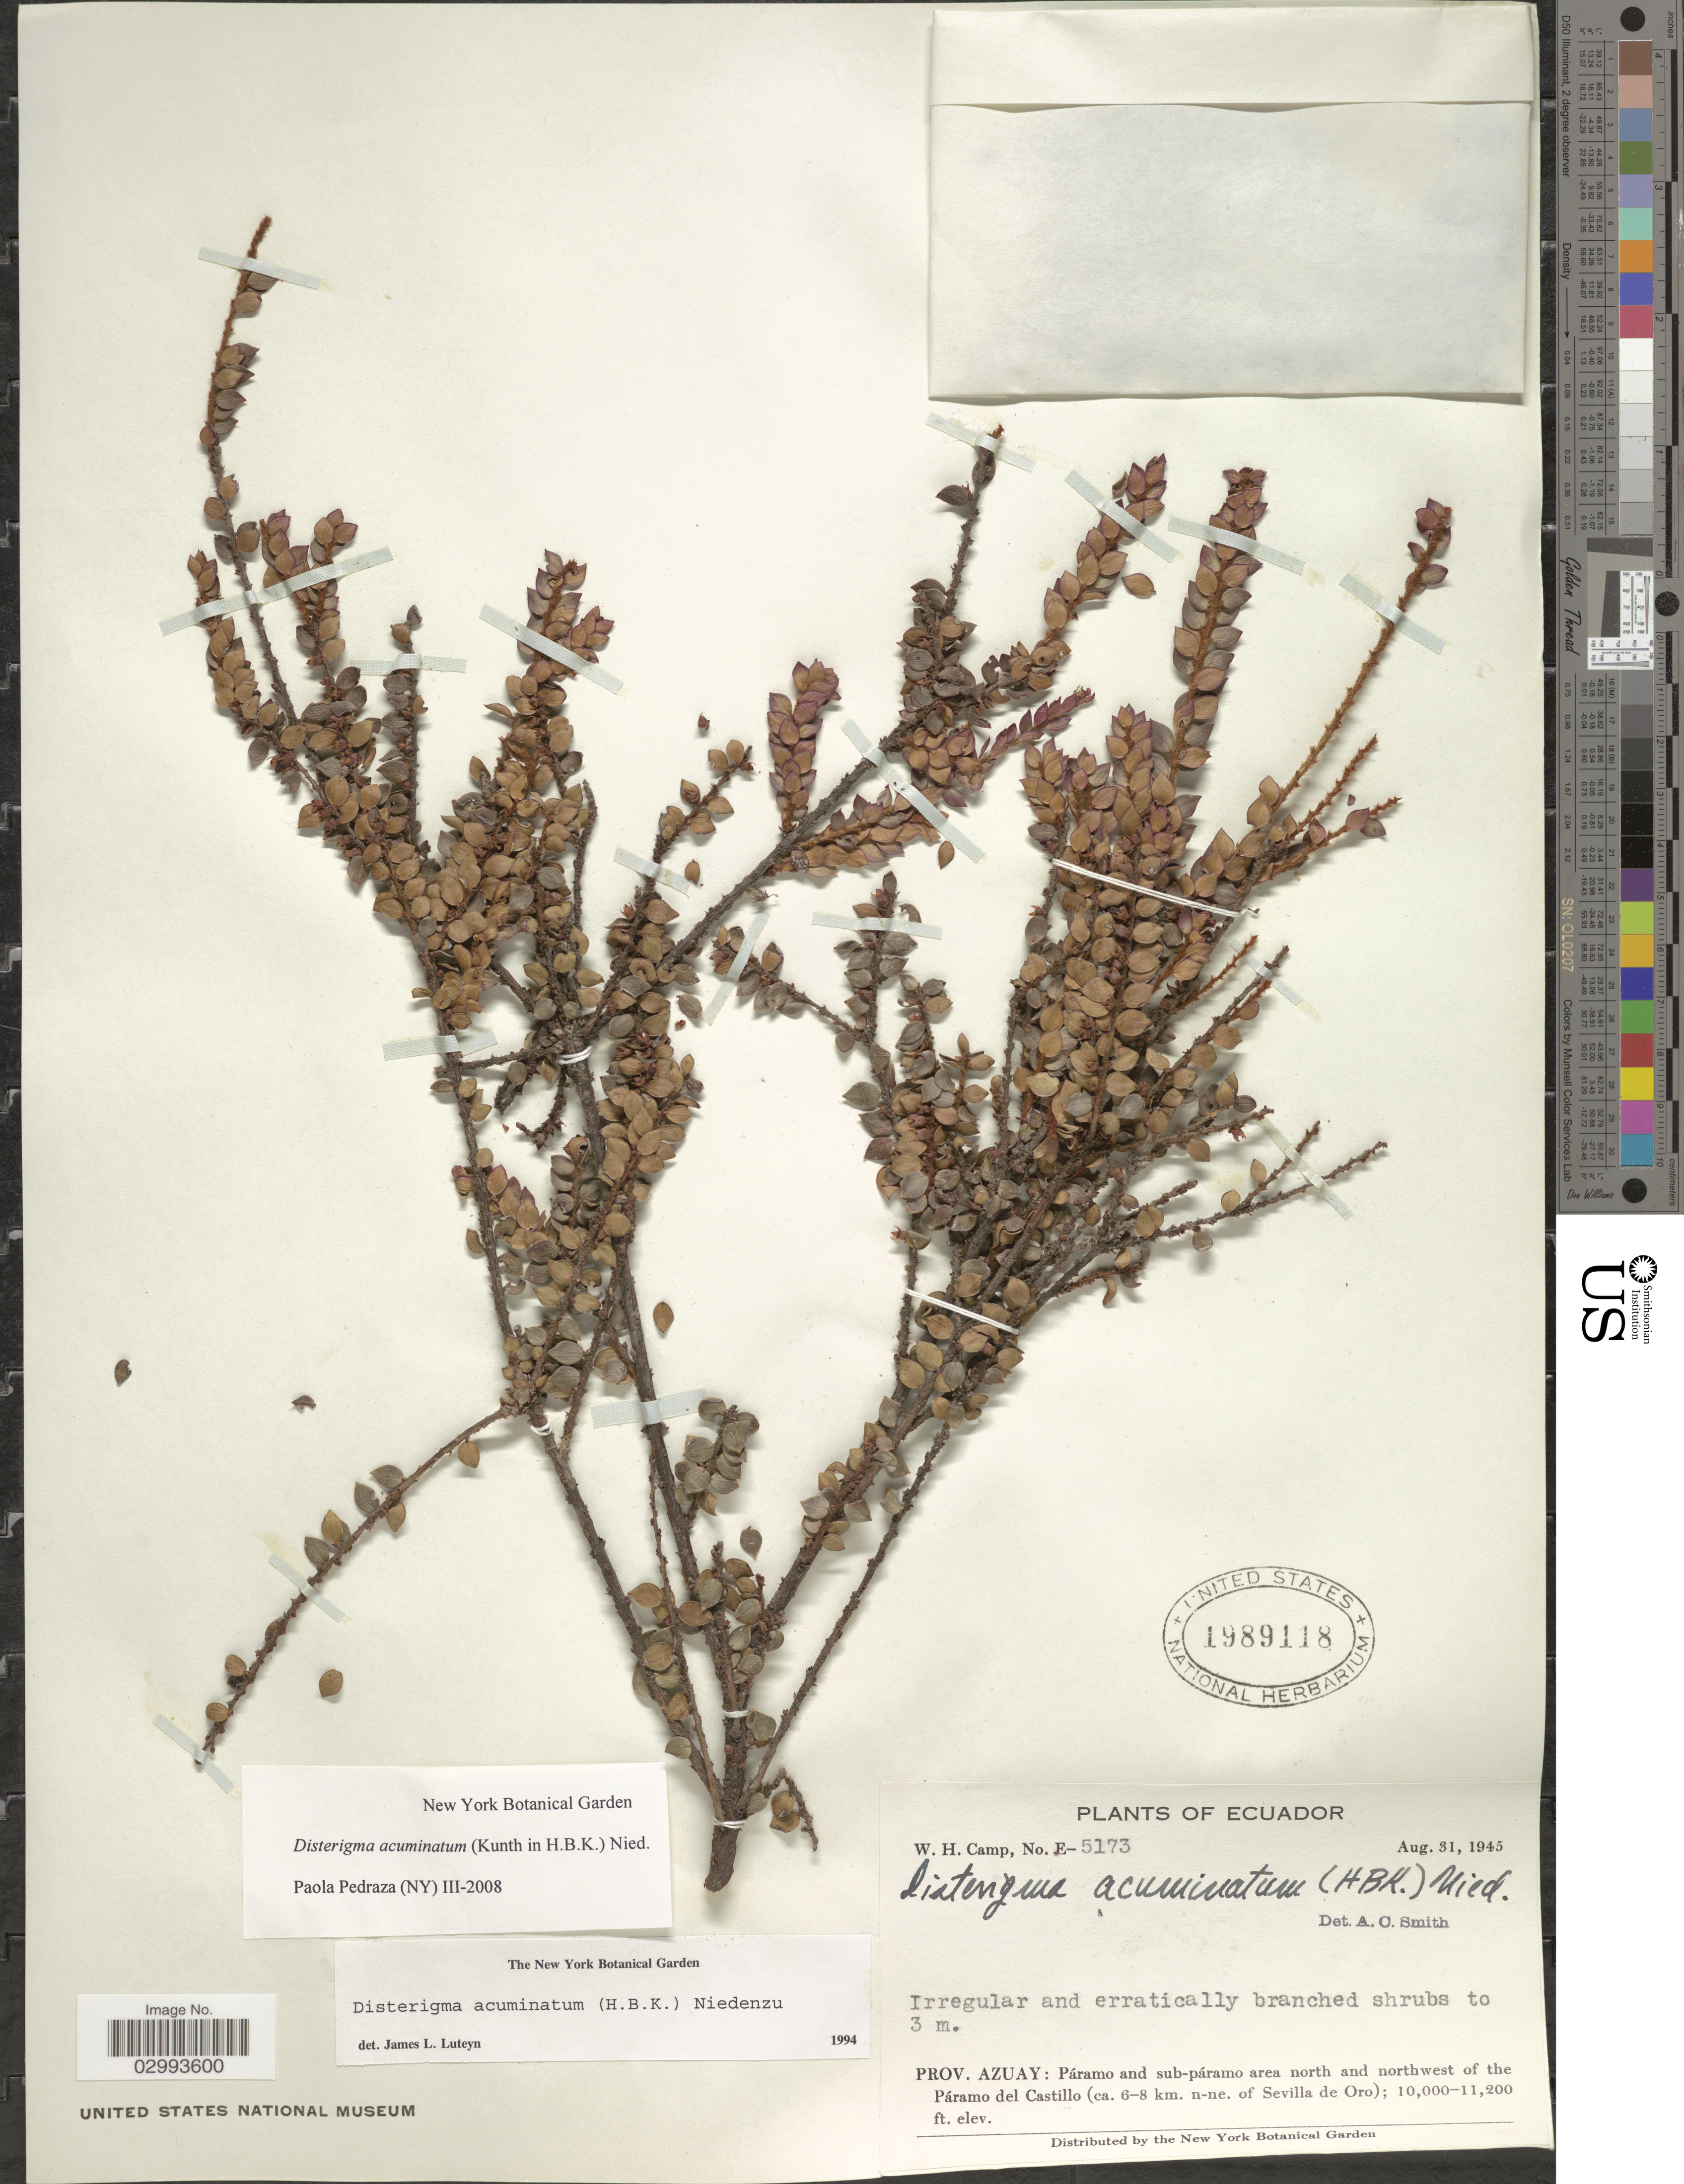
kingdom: Plantae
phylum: Tracheophyta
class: Magnoliopsida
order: Ericales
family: Ericaceae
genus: Disterigma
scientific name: Disterigma acuminatum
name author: (Kunth) Nied.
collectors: W. H. Camp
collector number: E-5173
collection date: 1945-08-31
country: Ecuador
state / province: Azuay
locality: Páramo and sub-páramo area north and northwest of the Páramo del Castillo (ca. 6-8 km. n-ne. of Seville de Oro).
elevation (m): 3048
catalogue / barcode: US 1989118